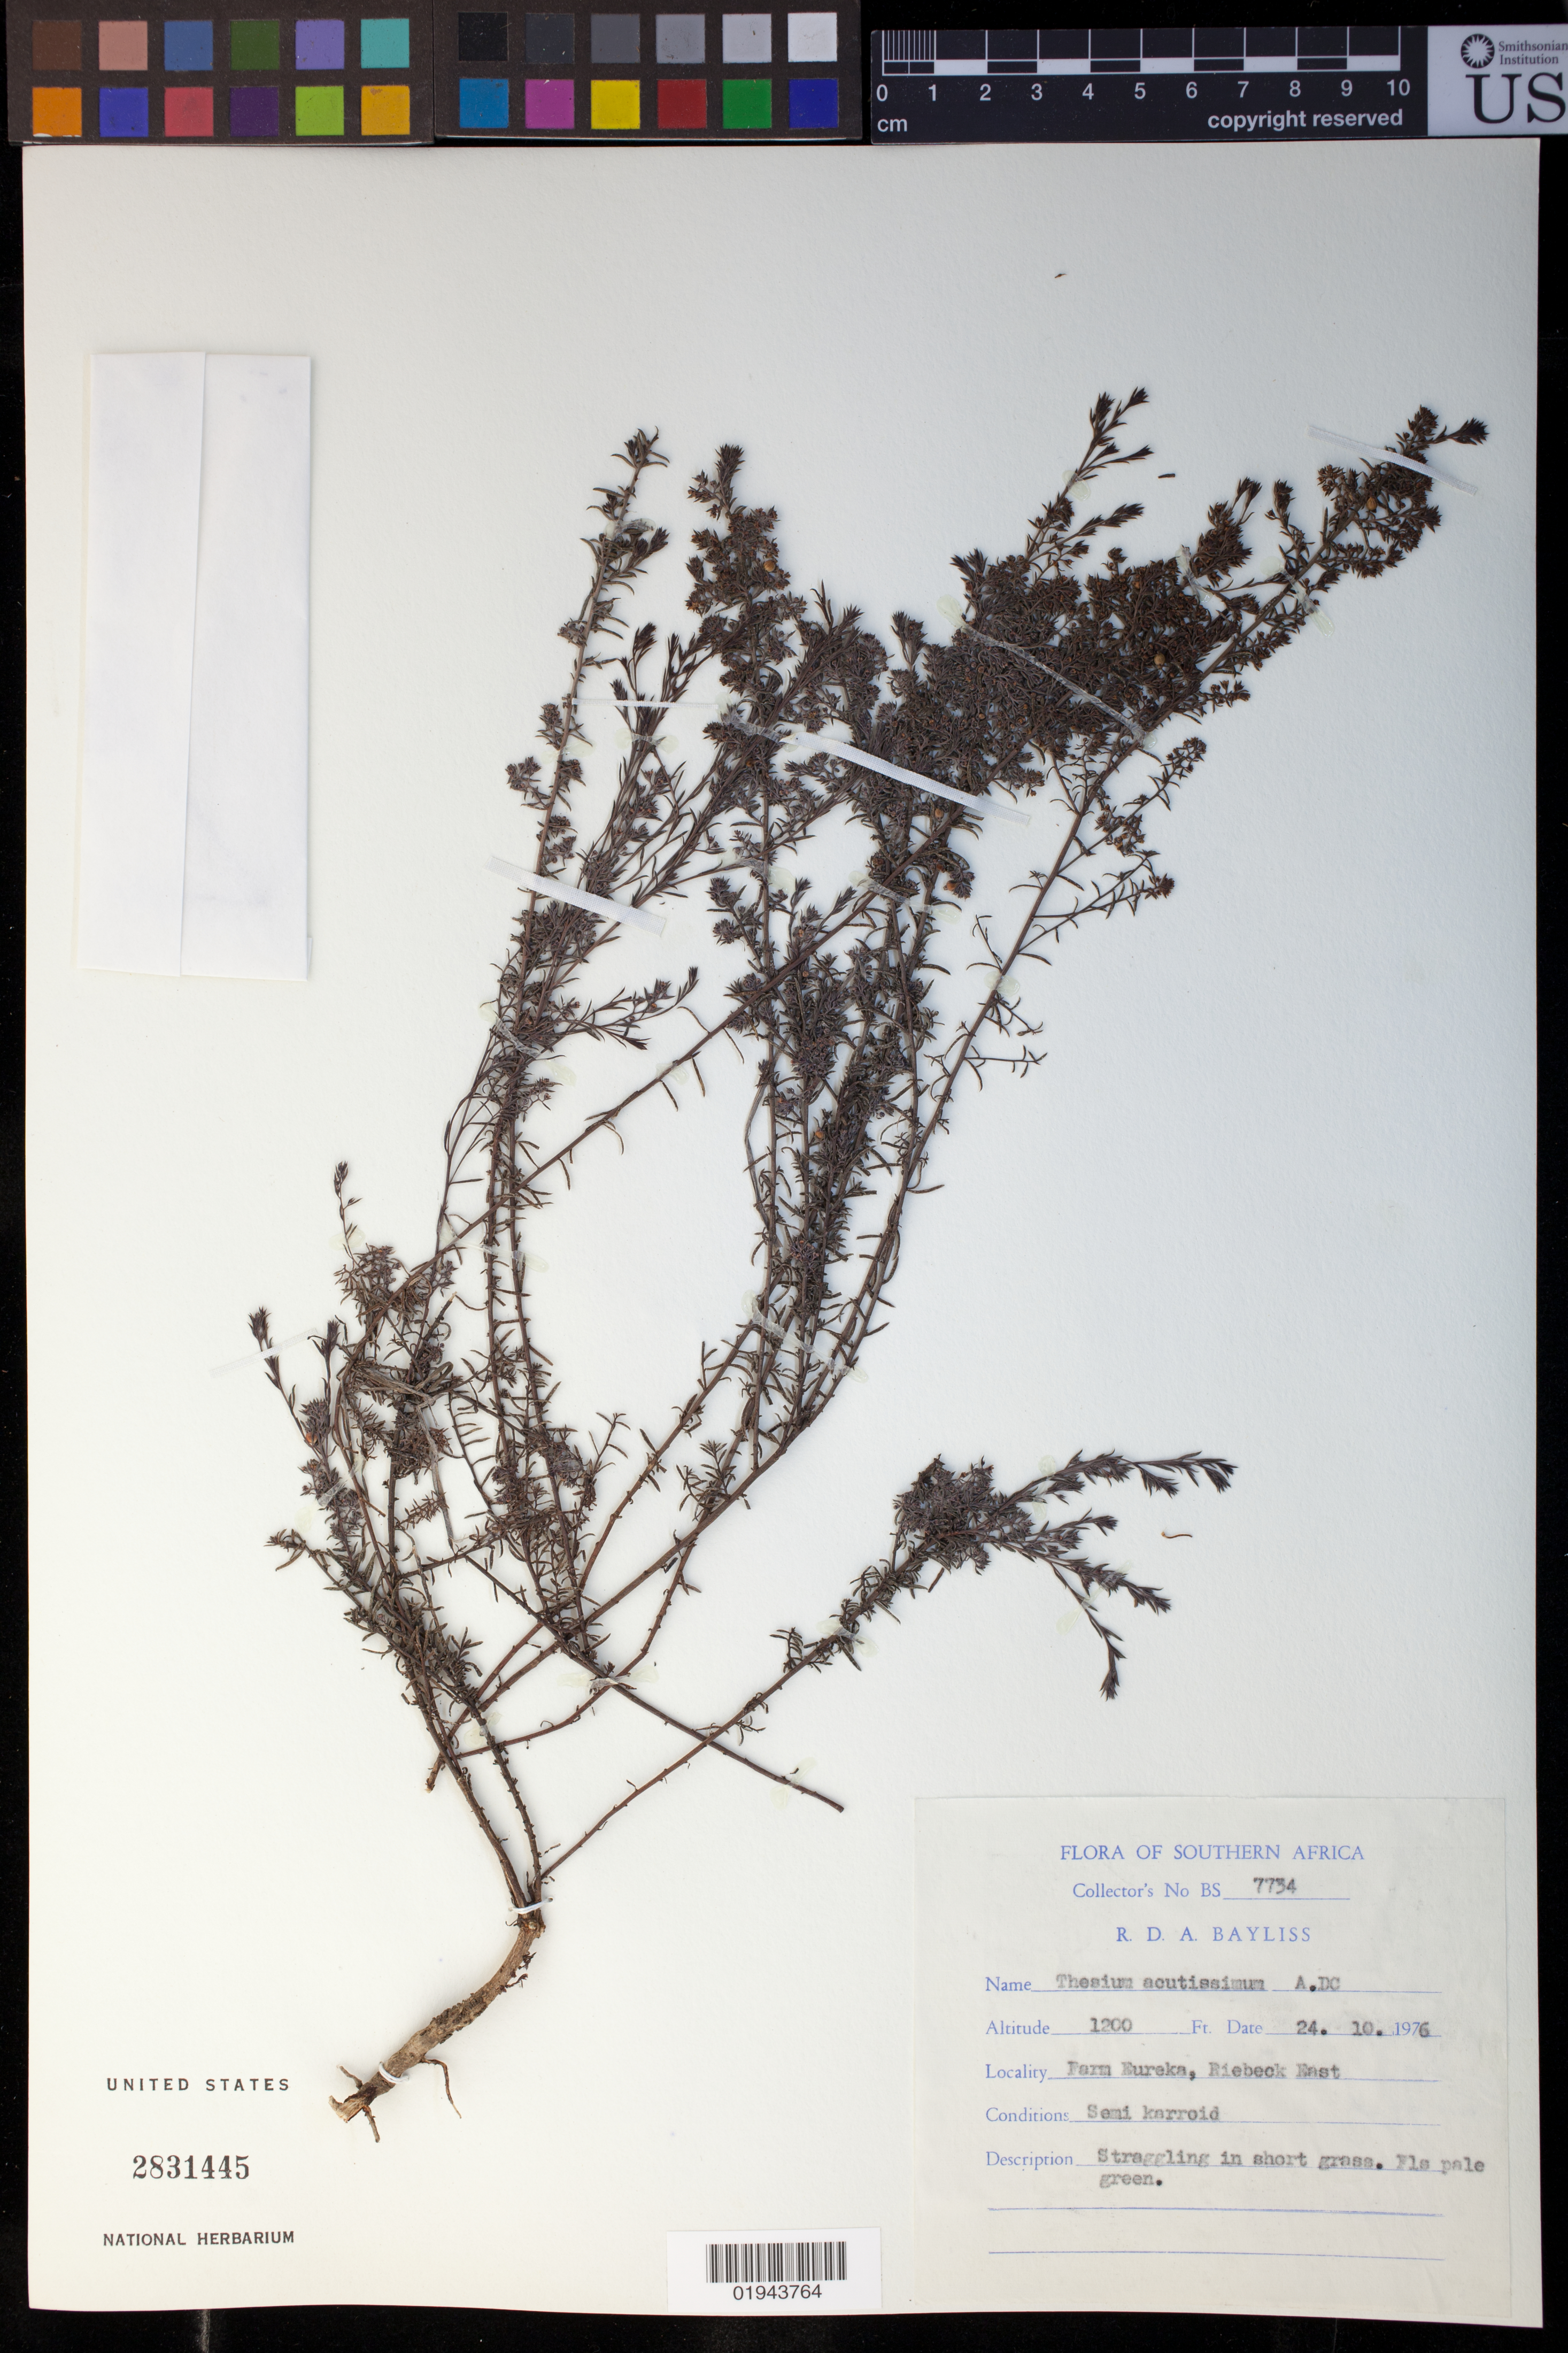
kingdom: Plantae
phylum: Tracheophyta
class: Magnoliopsida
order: Santalales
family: Thesiaceae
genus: Thesium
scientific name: Thesium acutissimum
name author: A. DC.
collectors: R. D. Bayliss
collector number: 7734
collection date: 1976-10-24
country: South Africa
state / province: Gauteng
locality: Farm Eureka, Riebeck East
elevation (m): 366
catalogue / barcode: US 2831445